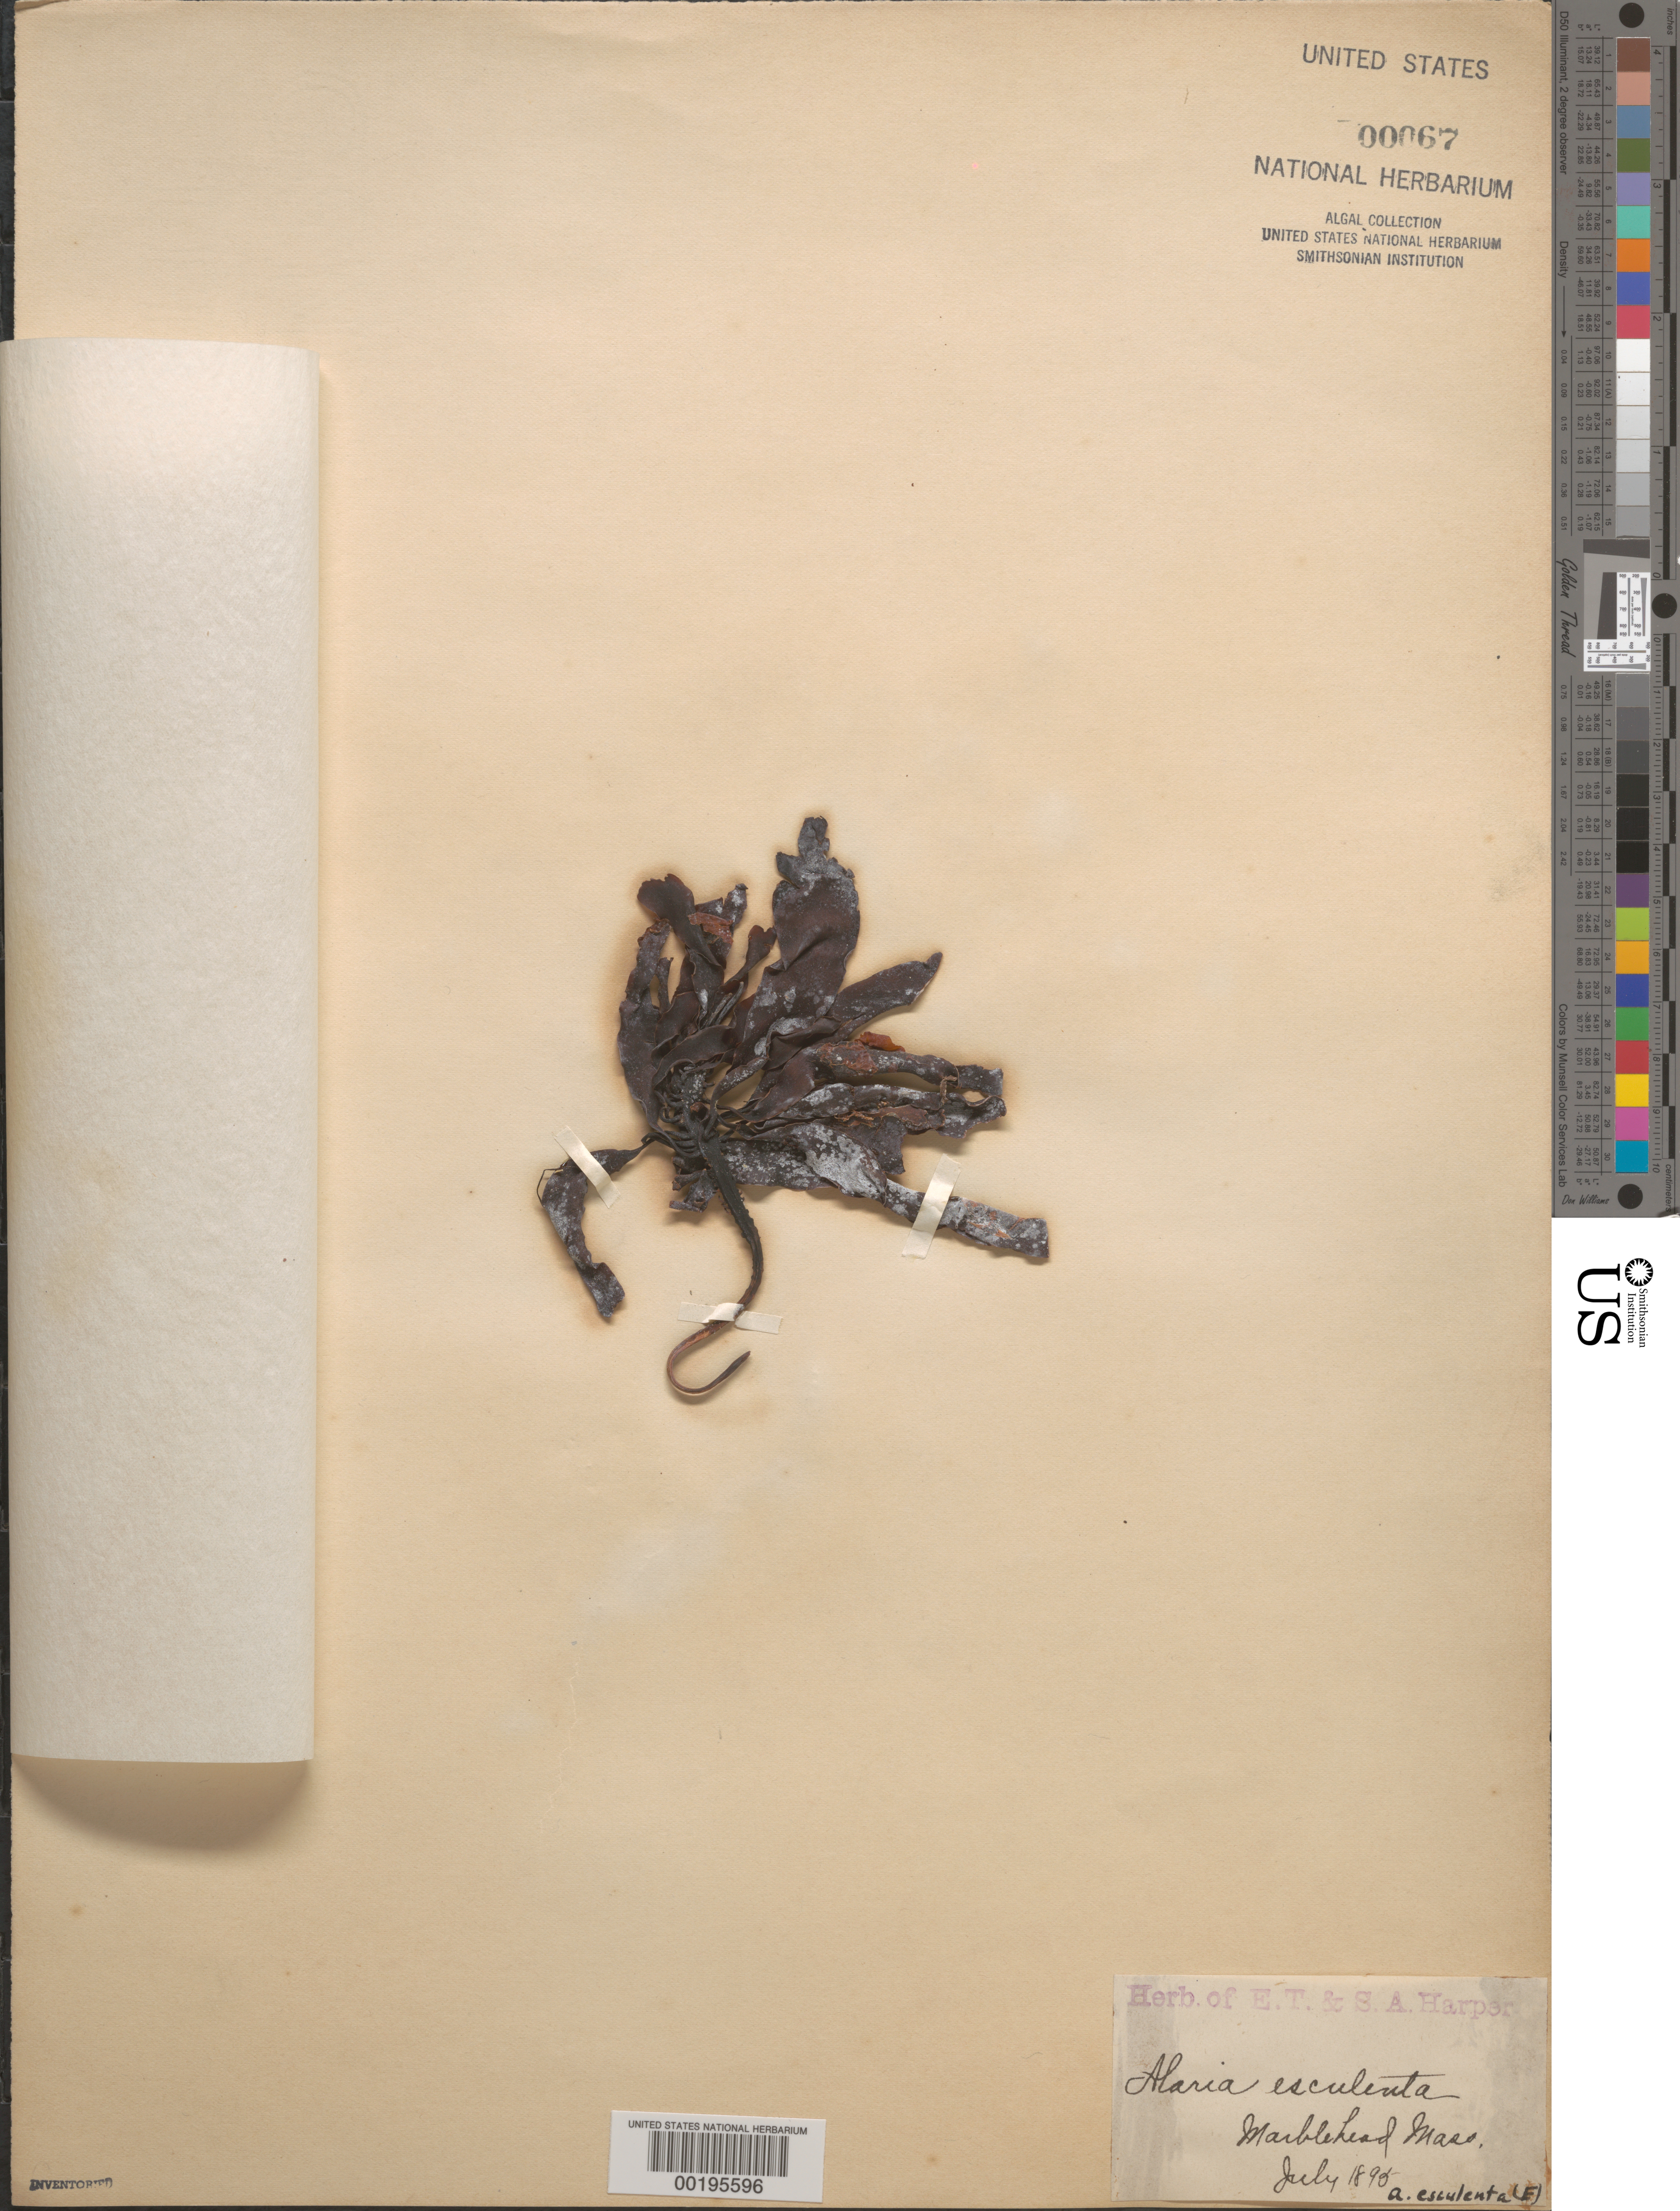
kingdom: Chromista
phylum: Ochrophyta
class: Phaeophyceae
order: Laminariales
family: Alariaceae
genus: Alaria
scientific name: Alaria esculenta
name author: (L.) Greville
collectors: ex herb. E.T. Harper & ex herb. S.A. Harper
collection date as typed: Jul 1895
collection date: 1895-07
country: United States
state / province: Massachusetts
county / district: Essex County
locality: Marblehead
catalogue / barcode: US 67